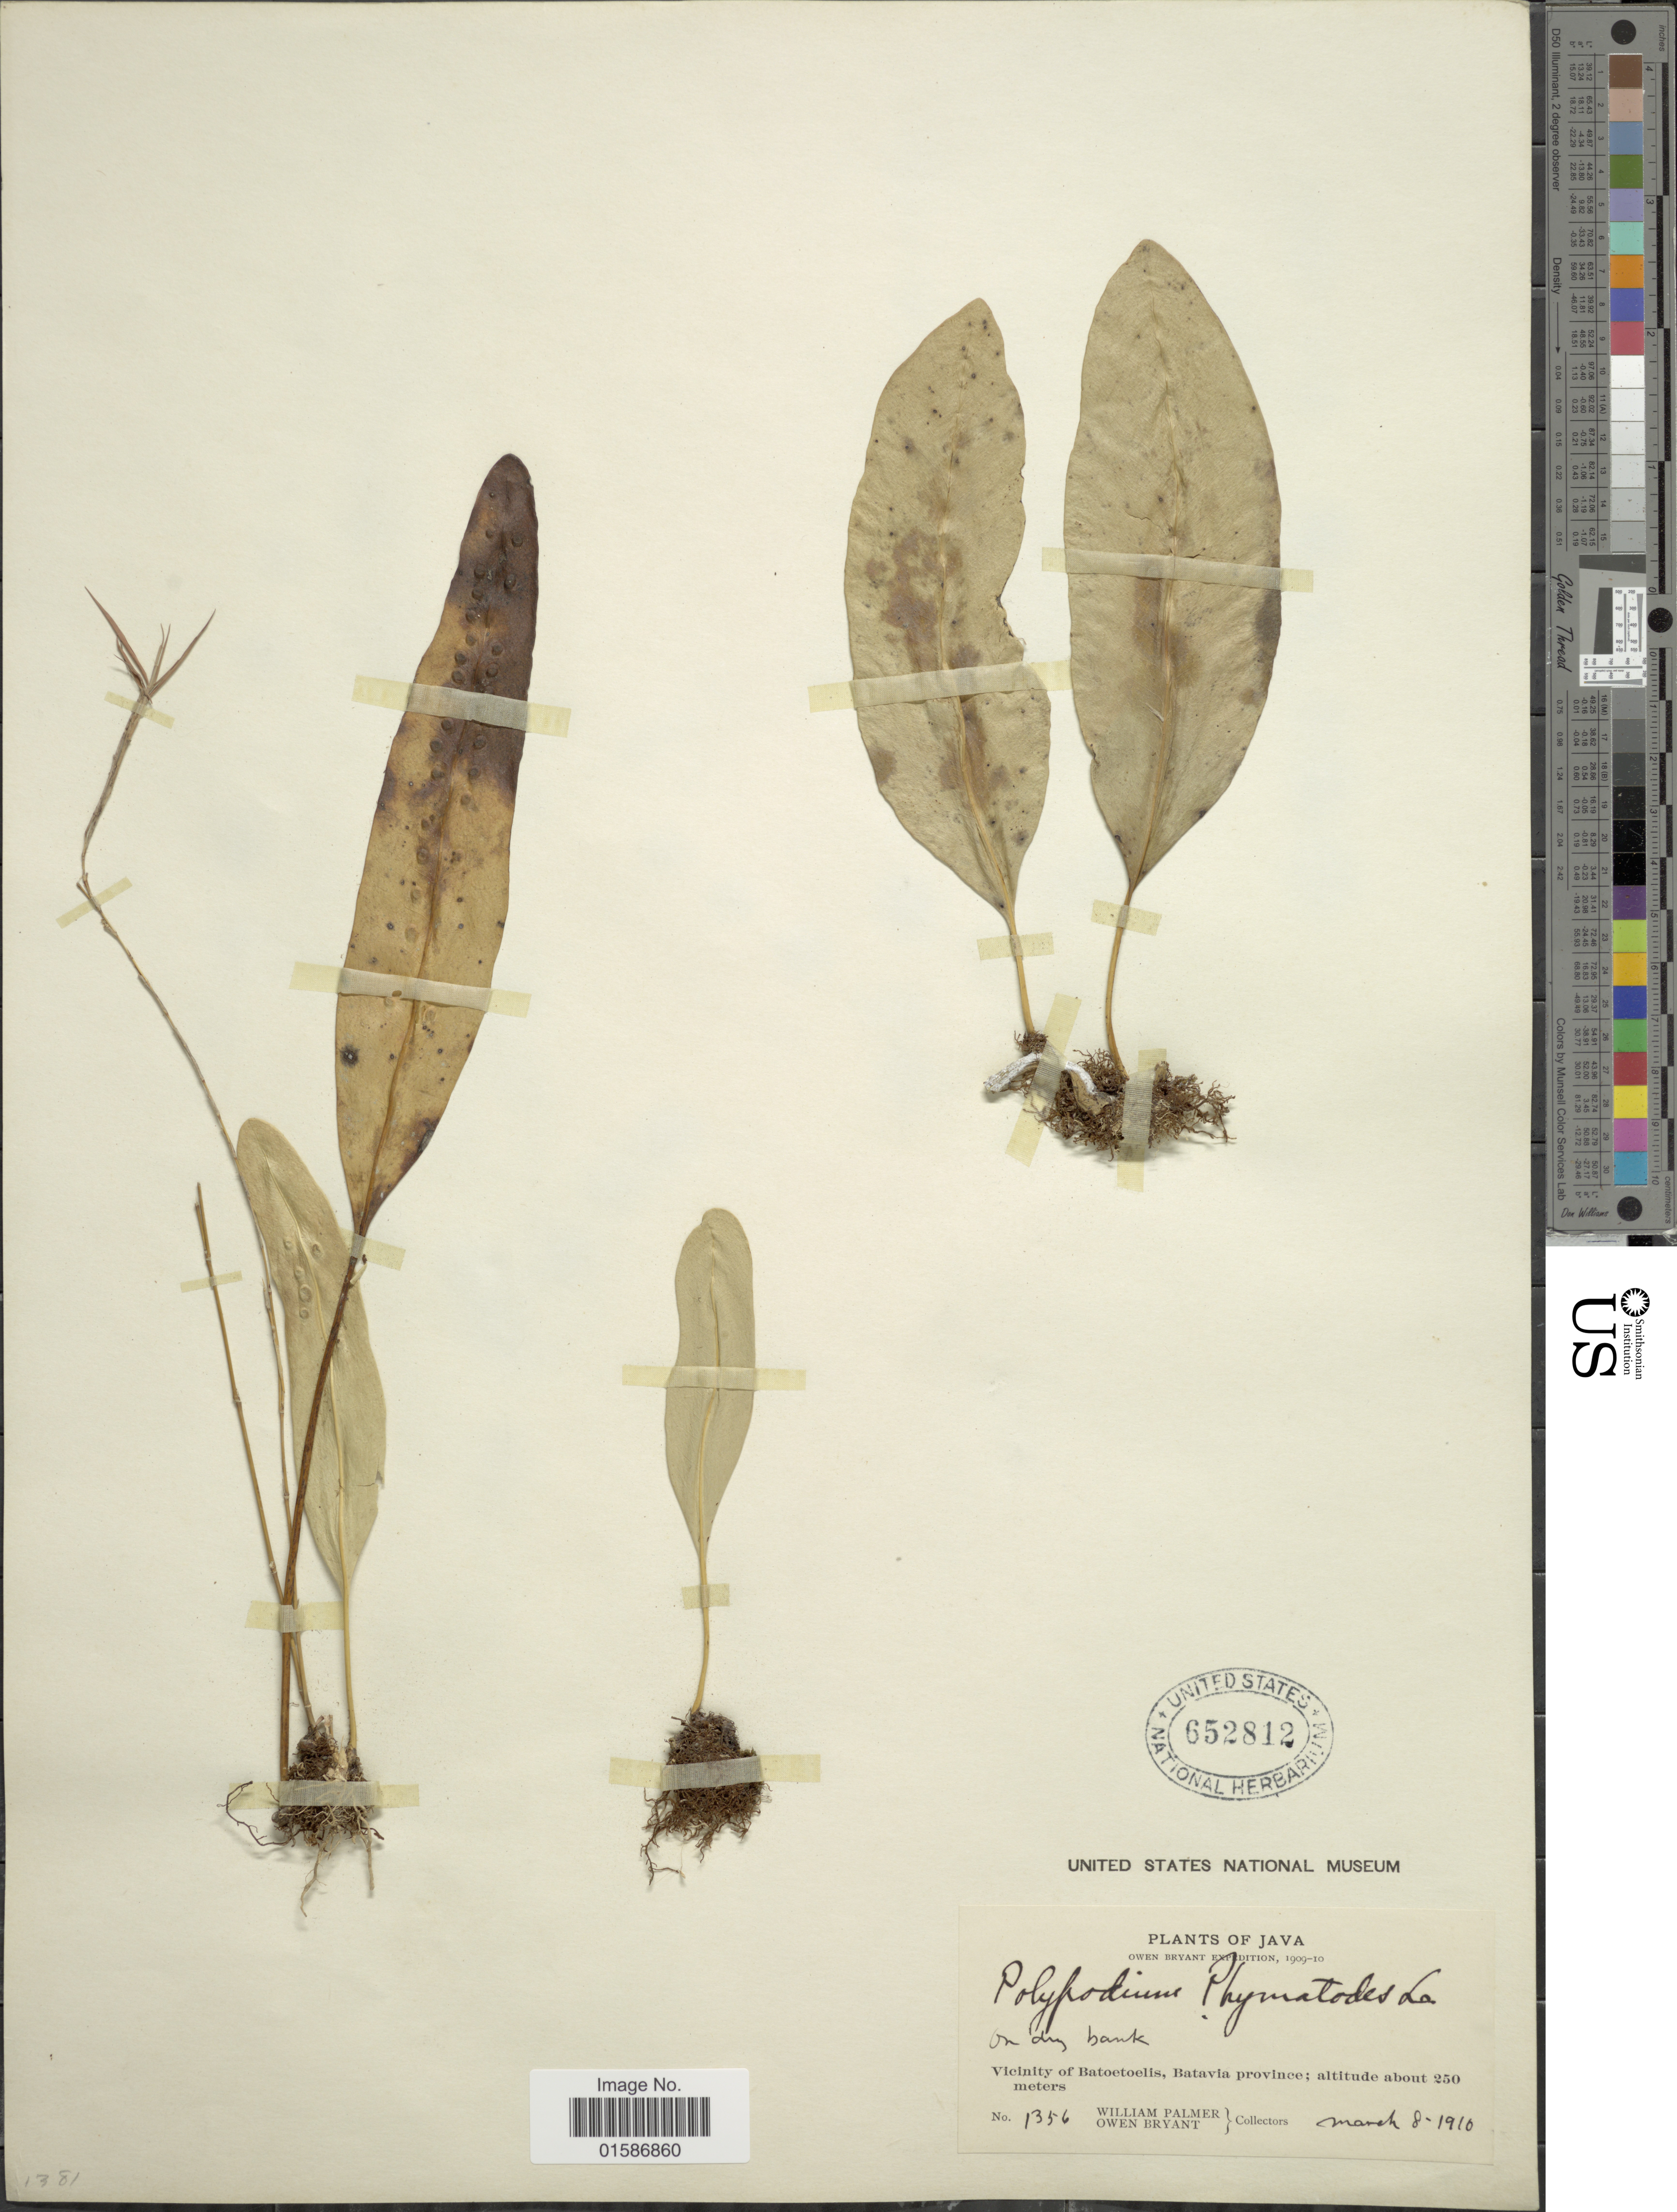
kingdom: Plantae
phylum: Tracheophyta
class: Polypodiopsida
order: Polypodiales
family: Polypodiaceae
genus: Microsorum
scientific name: Microsorum scolopendria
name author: (Burm. f.) Copel.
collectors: W. Palmer & O. Bryant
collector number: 1356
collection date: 1910-03-08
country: Indonesia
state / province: Java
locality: Vicinity of Batoetoelis, Batavia province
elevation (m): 250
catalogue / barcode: US 652812